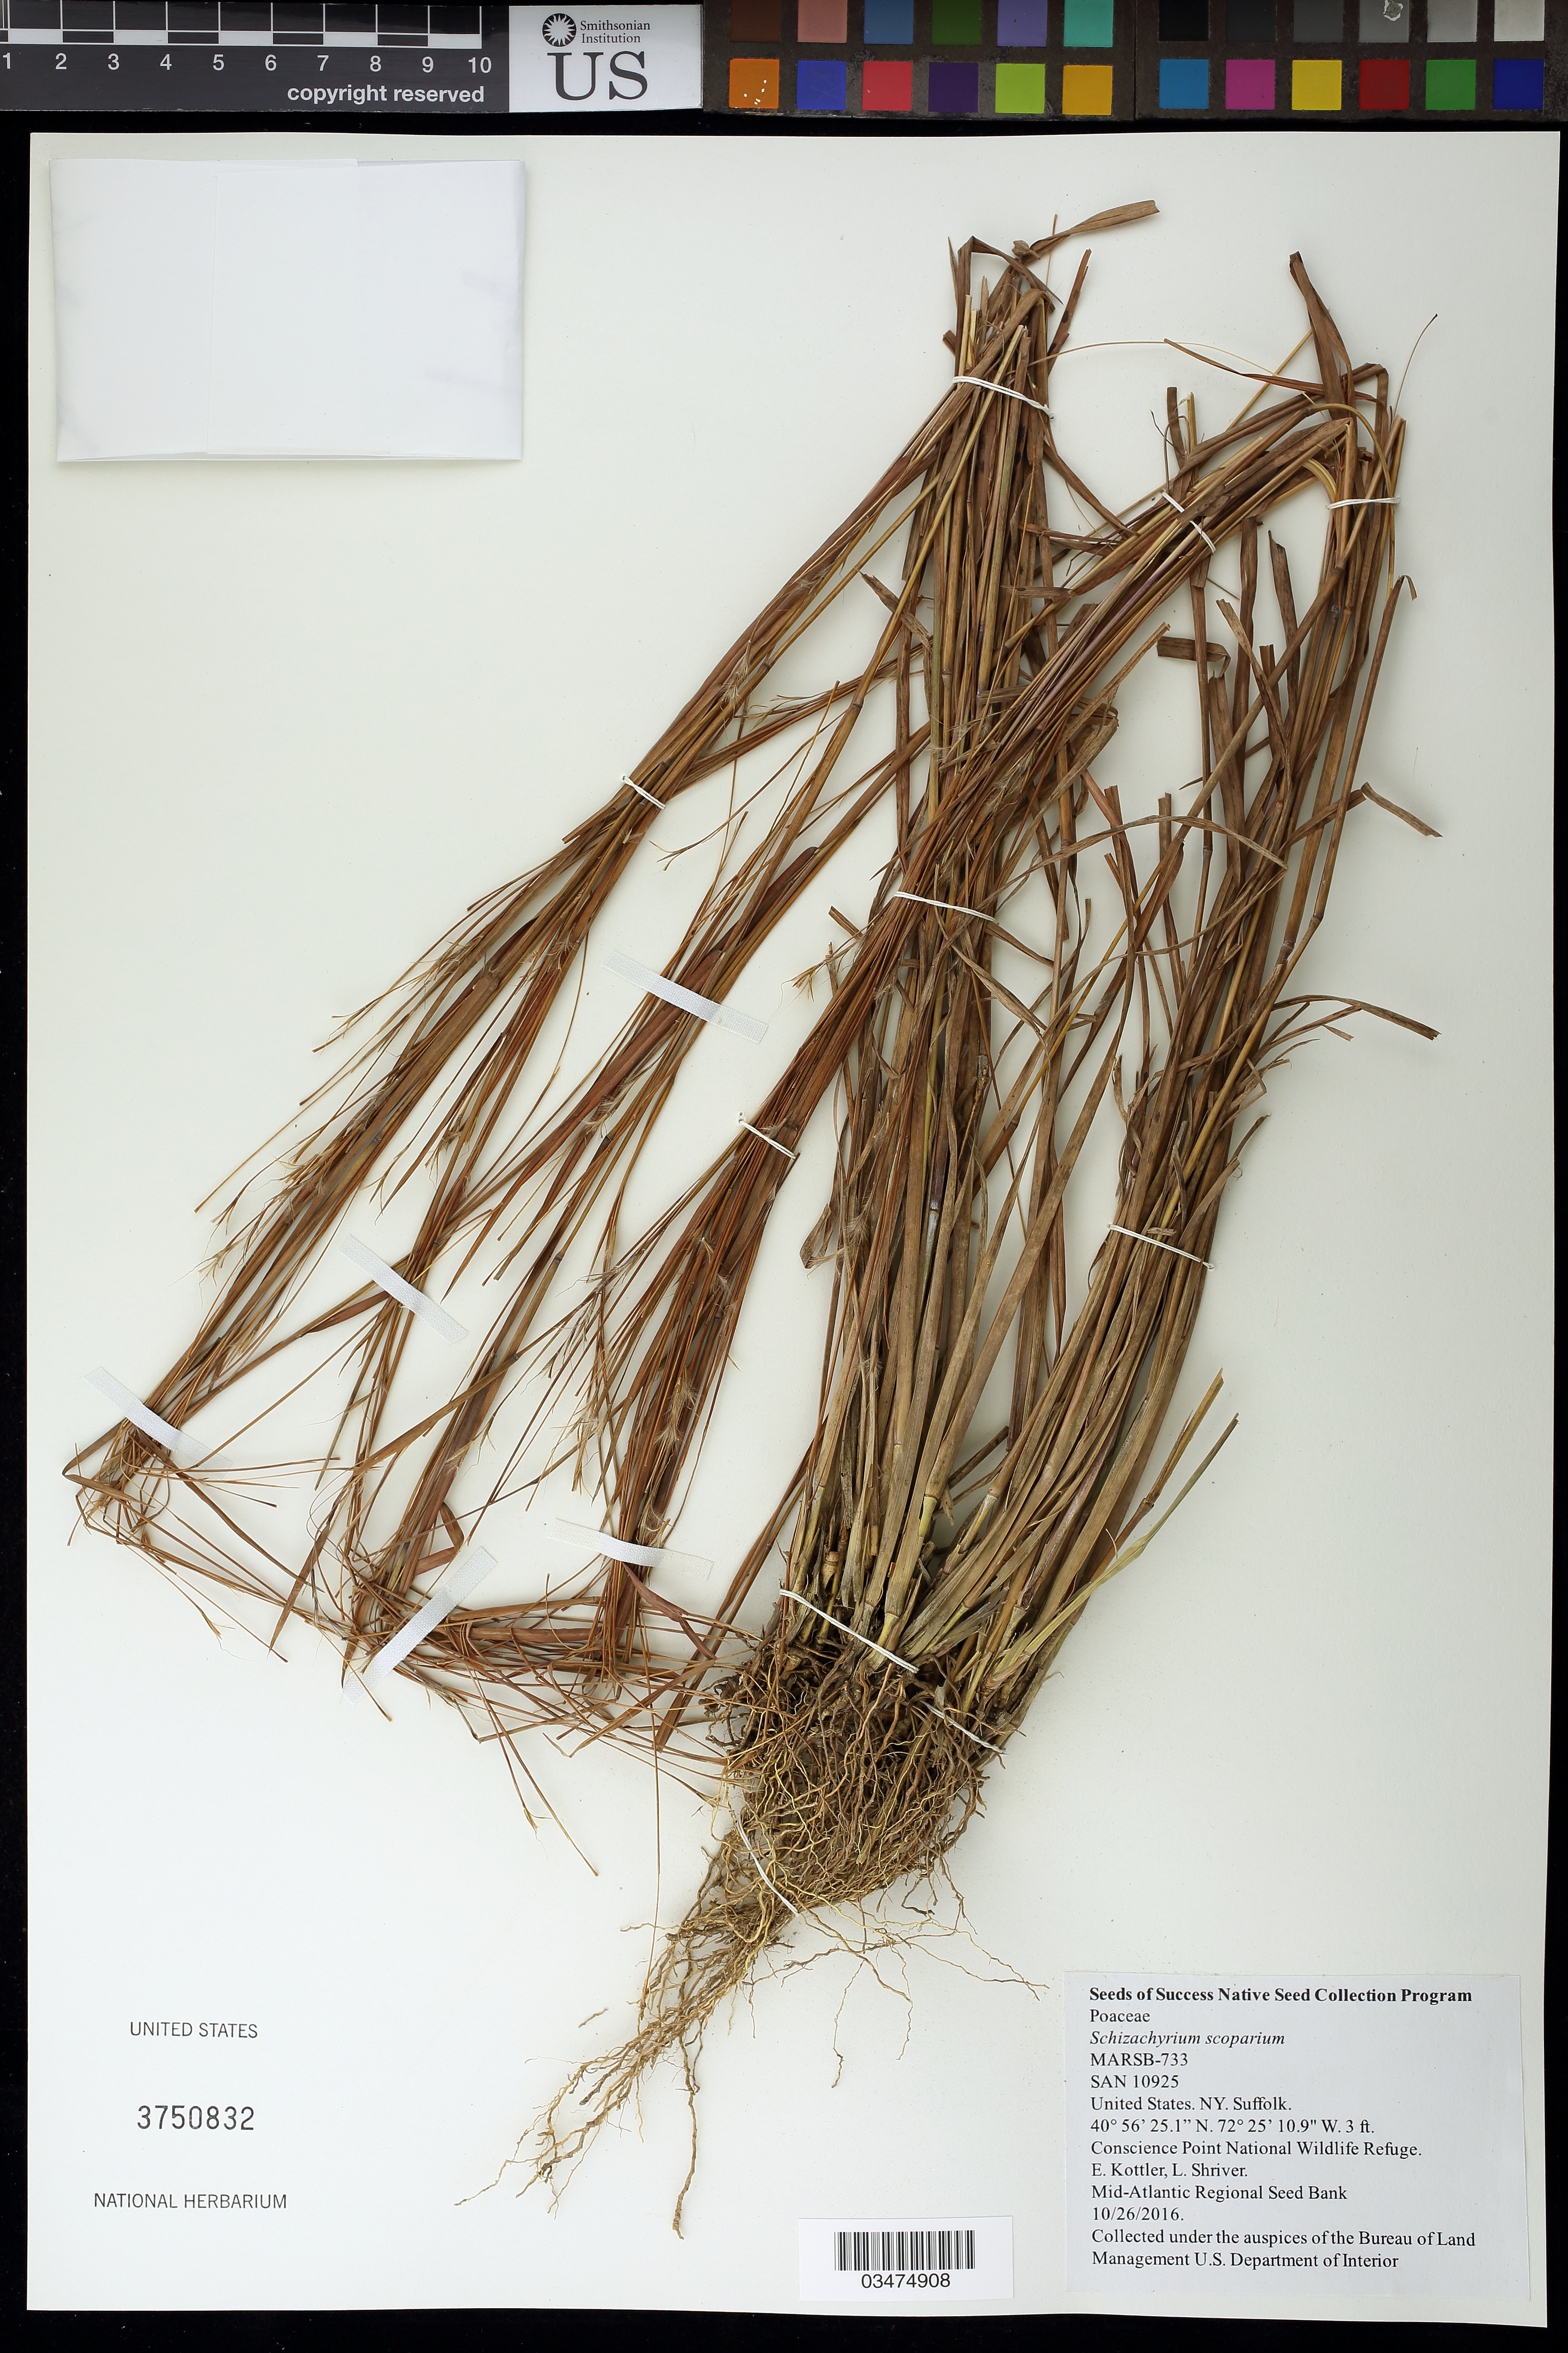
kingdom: Plantae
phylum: Tracheophyta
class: Liliopsida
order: Poales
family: Poaceae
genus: Schizachyrium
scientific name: Schizachyrium scoparium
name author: (Michx.) Nash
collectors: E. Kottler & L. Shriver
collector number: MARSB-733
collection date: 2016-10-26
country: United States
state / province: New York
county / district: Suffolk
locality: Conscience Point National Wildlife Refuge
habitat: old field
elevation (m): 1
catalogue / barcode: US 3750832